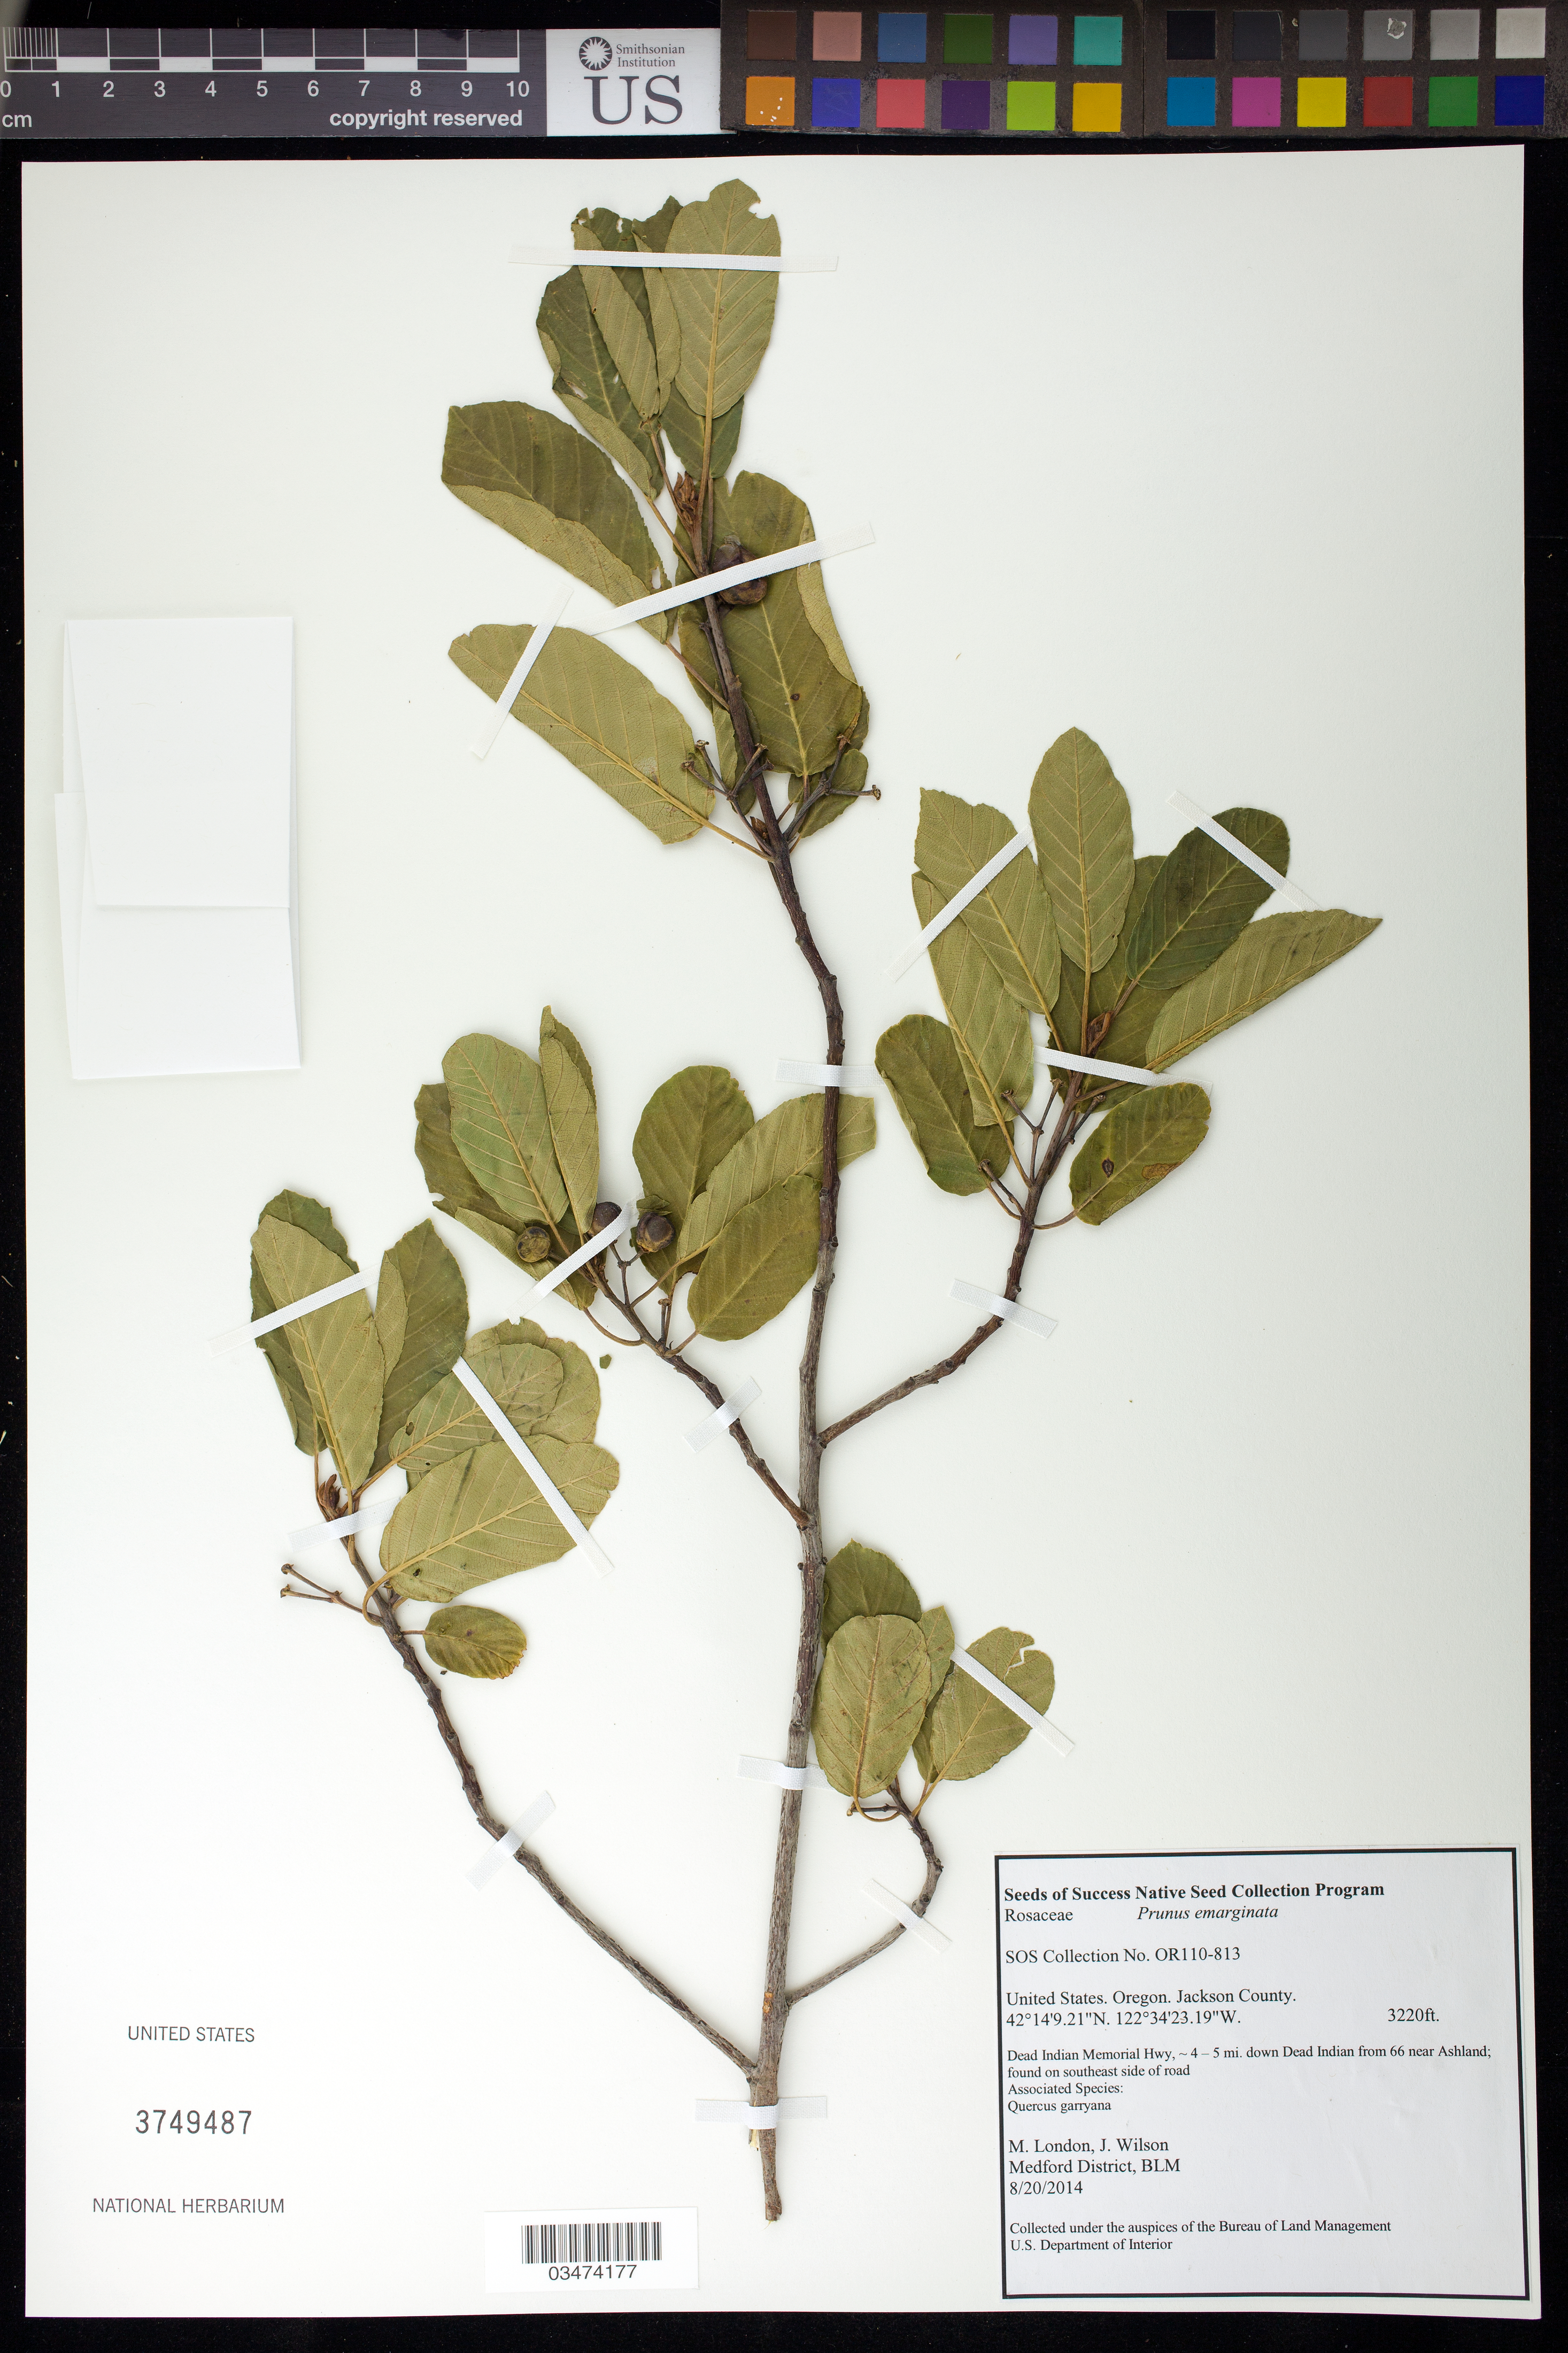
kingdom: Plantae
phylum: Tracheophyta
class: Magnoliopsida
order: Rosales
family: Rosaceae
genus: Prunus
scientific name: Prunus emarginata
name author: (Douglas ex Hook.) Eaton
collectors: M. London & J. Wilson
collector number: OR110-813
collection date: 2014-08-20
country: United States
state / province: Oregon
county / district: Jackson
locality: Dead Indian Memorial Hwy, 4-5 mi. down Dead Indian from 66 near Ashland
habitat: Associated species: Quercus garryana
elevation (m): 981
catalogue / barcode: US 3749487